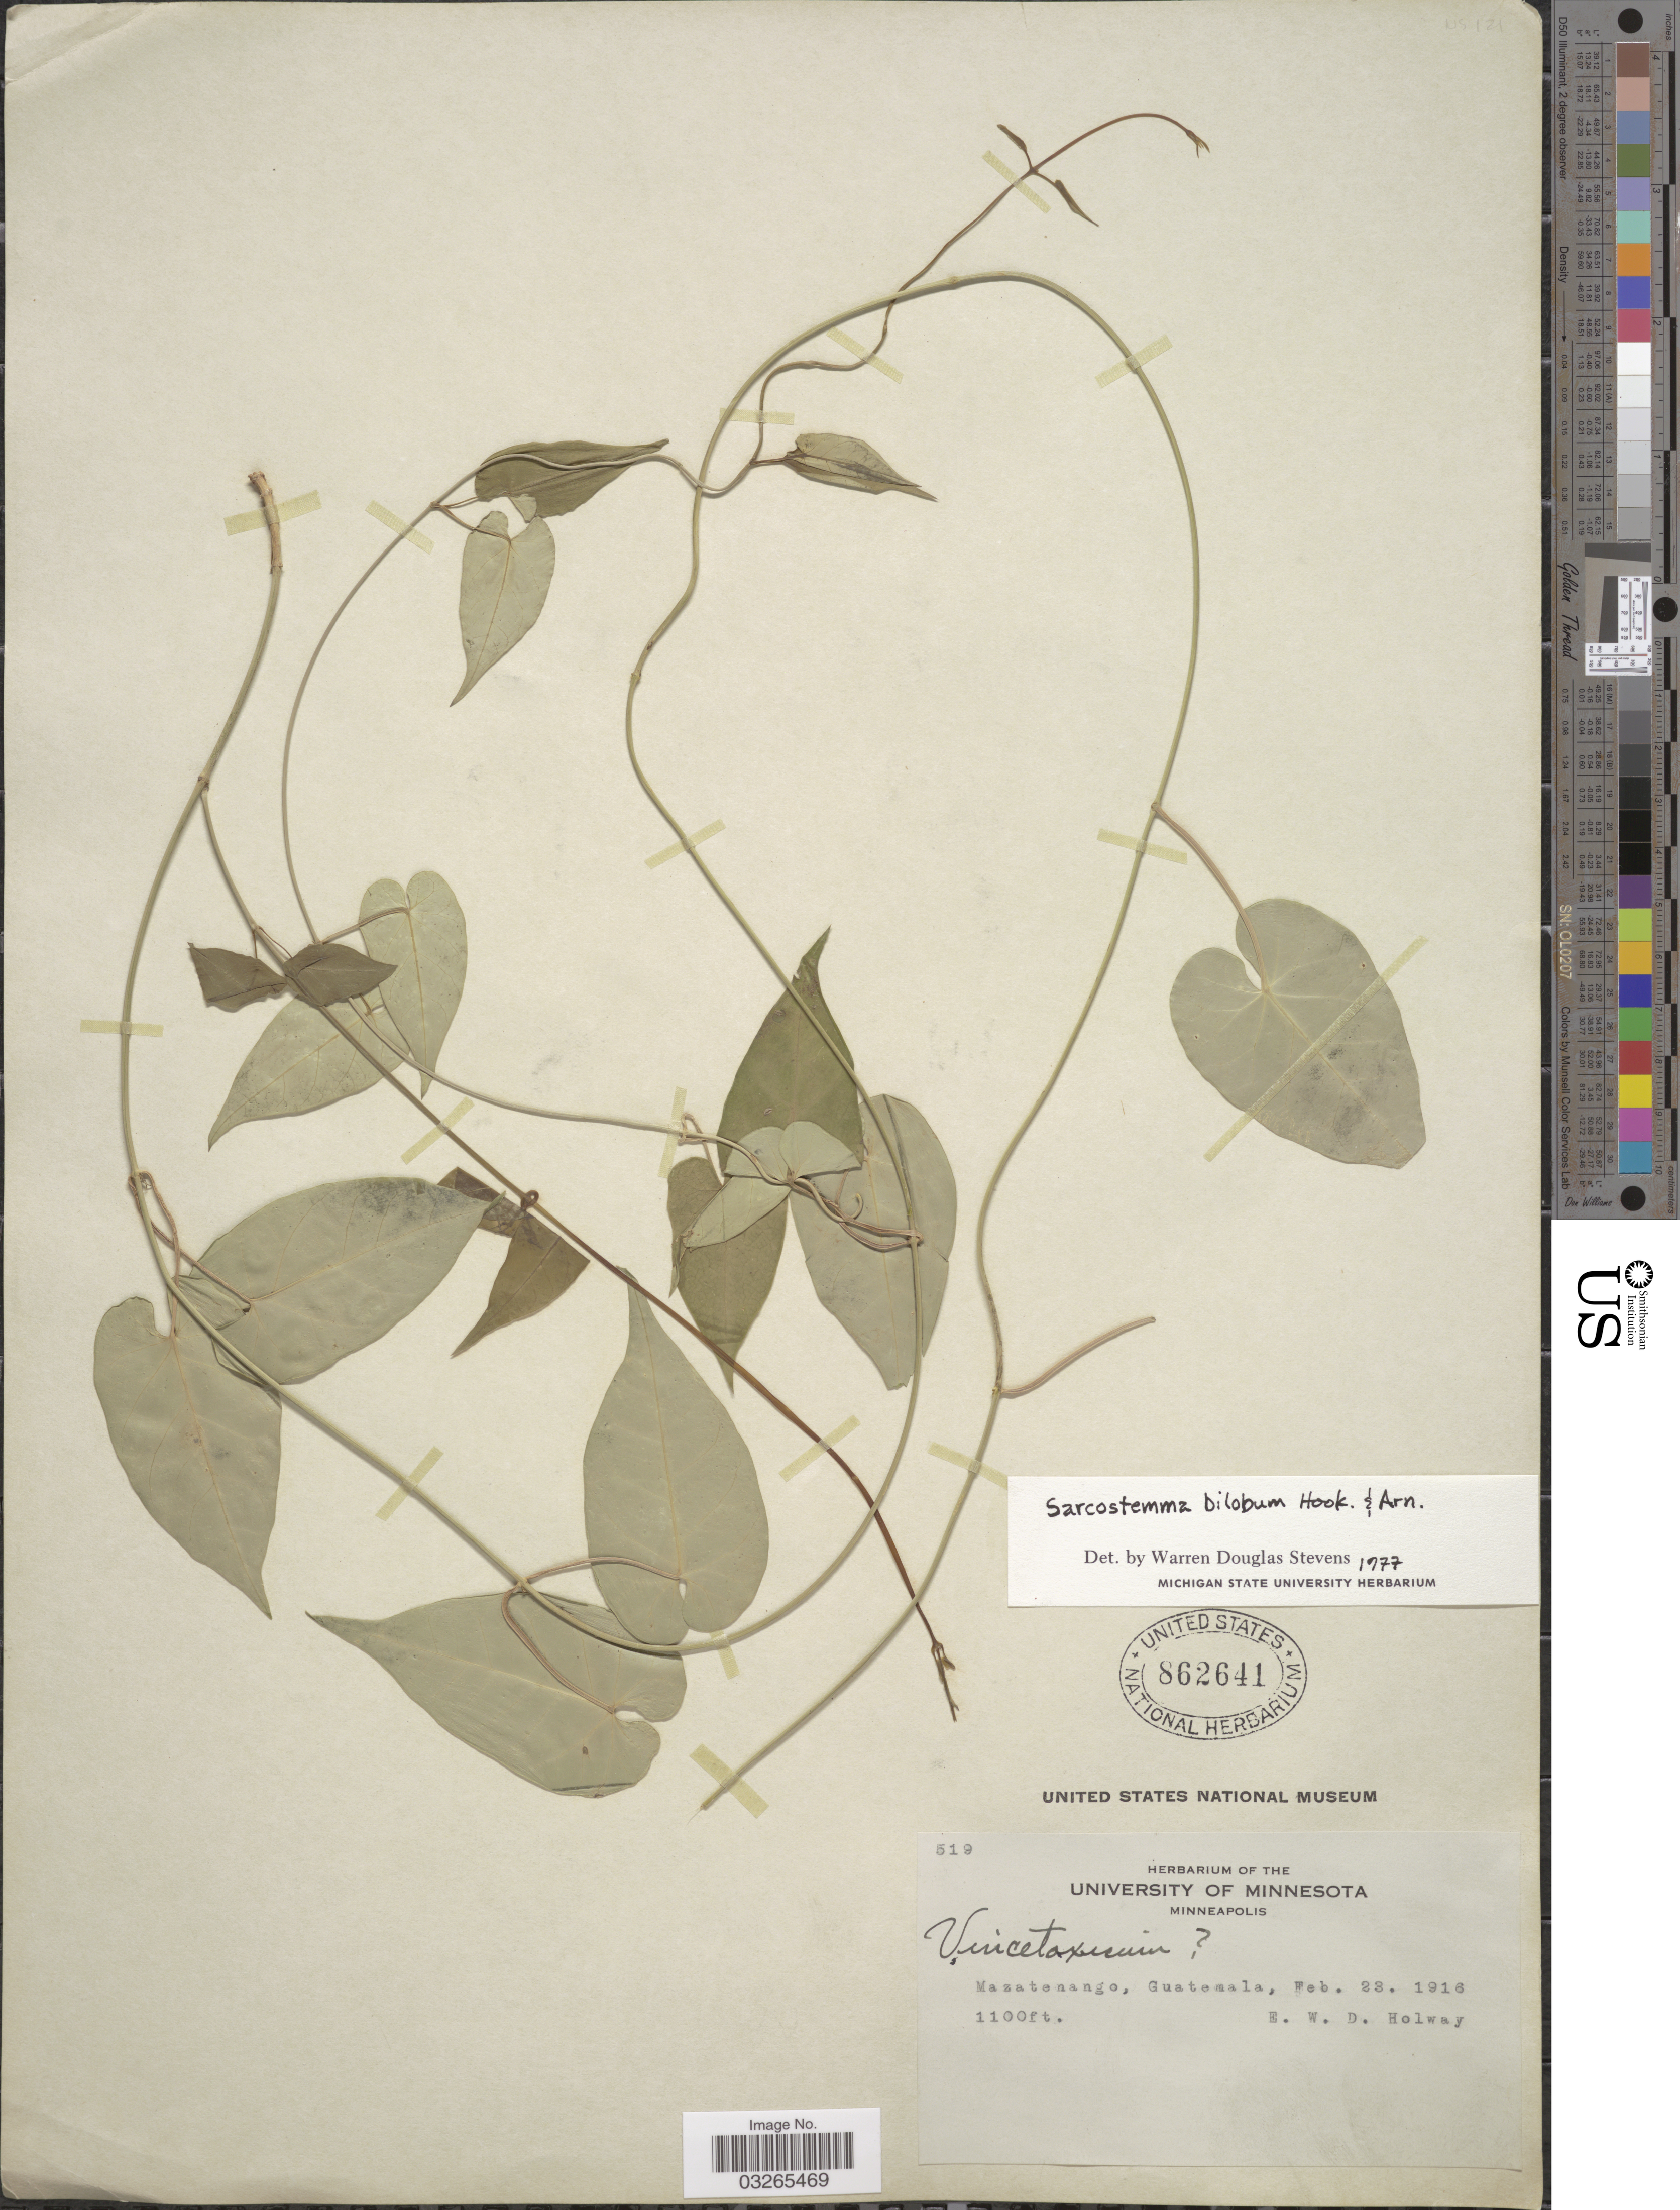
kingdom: Plantae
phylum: Tracheophyta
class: Magnoliopsida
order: Gentianales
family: Apocynaceae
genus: Sarcostemma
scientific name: Sarcostemma bilobum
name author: Hook. & Arn.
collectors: E. W. D. Holway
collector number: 519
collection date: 1916-02-23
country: Guatemala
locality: Mazatenango.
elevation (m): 335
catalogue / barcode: US 862641